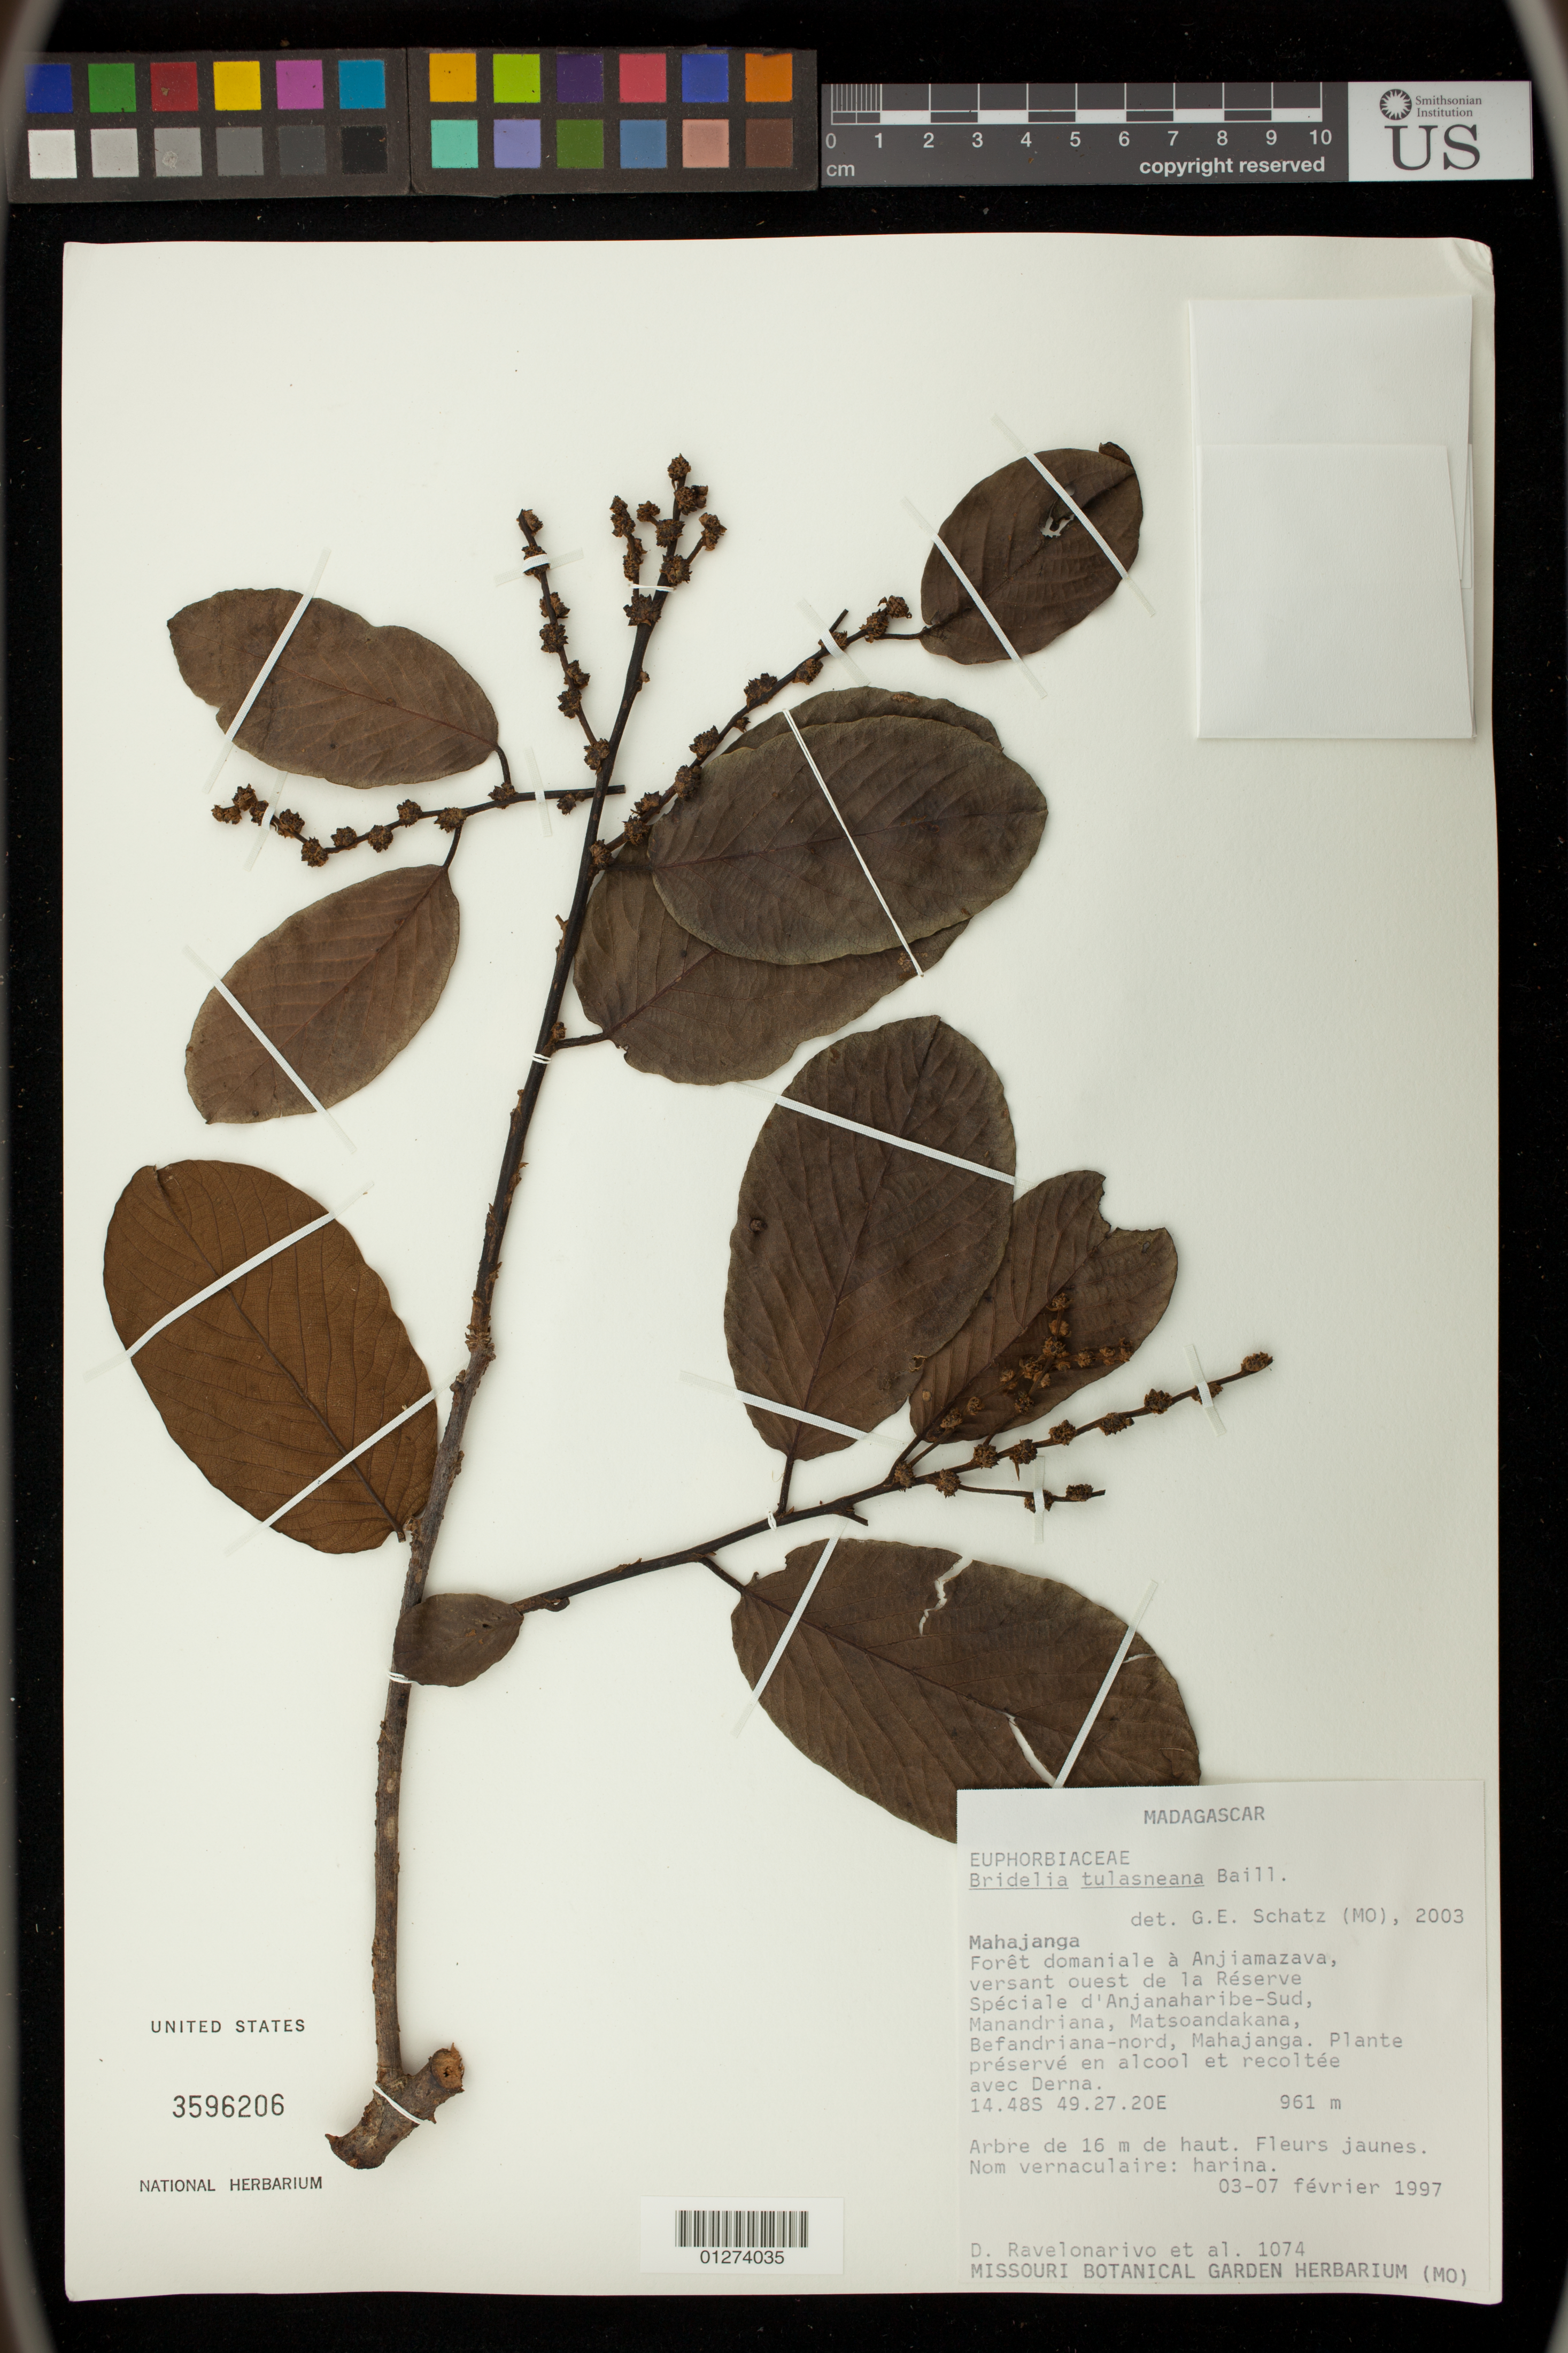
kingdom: Plantae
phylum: Tracheophyta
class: Magnoliopsida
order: Malpighiales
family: Phyllanthaceae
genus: Bridelia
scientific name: Bridelia tulasneana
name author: Baill.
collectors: D. Ravelonarivo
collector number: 1074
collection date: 1997-02-03/1997-02-07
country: Madagascar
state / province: Boeny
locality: Mahajanga: Foret domaniale a Anjiamazava, versant ouest de la Reserve Speciale d'Anjanaharibe-Sud, Manandriana, Matsoandakana, Befandriana-nord,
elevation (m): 961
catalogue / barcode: US 3596206